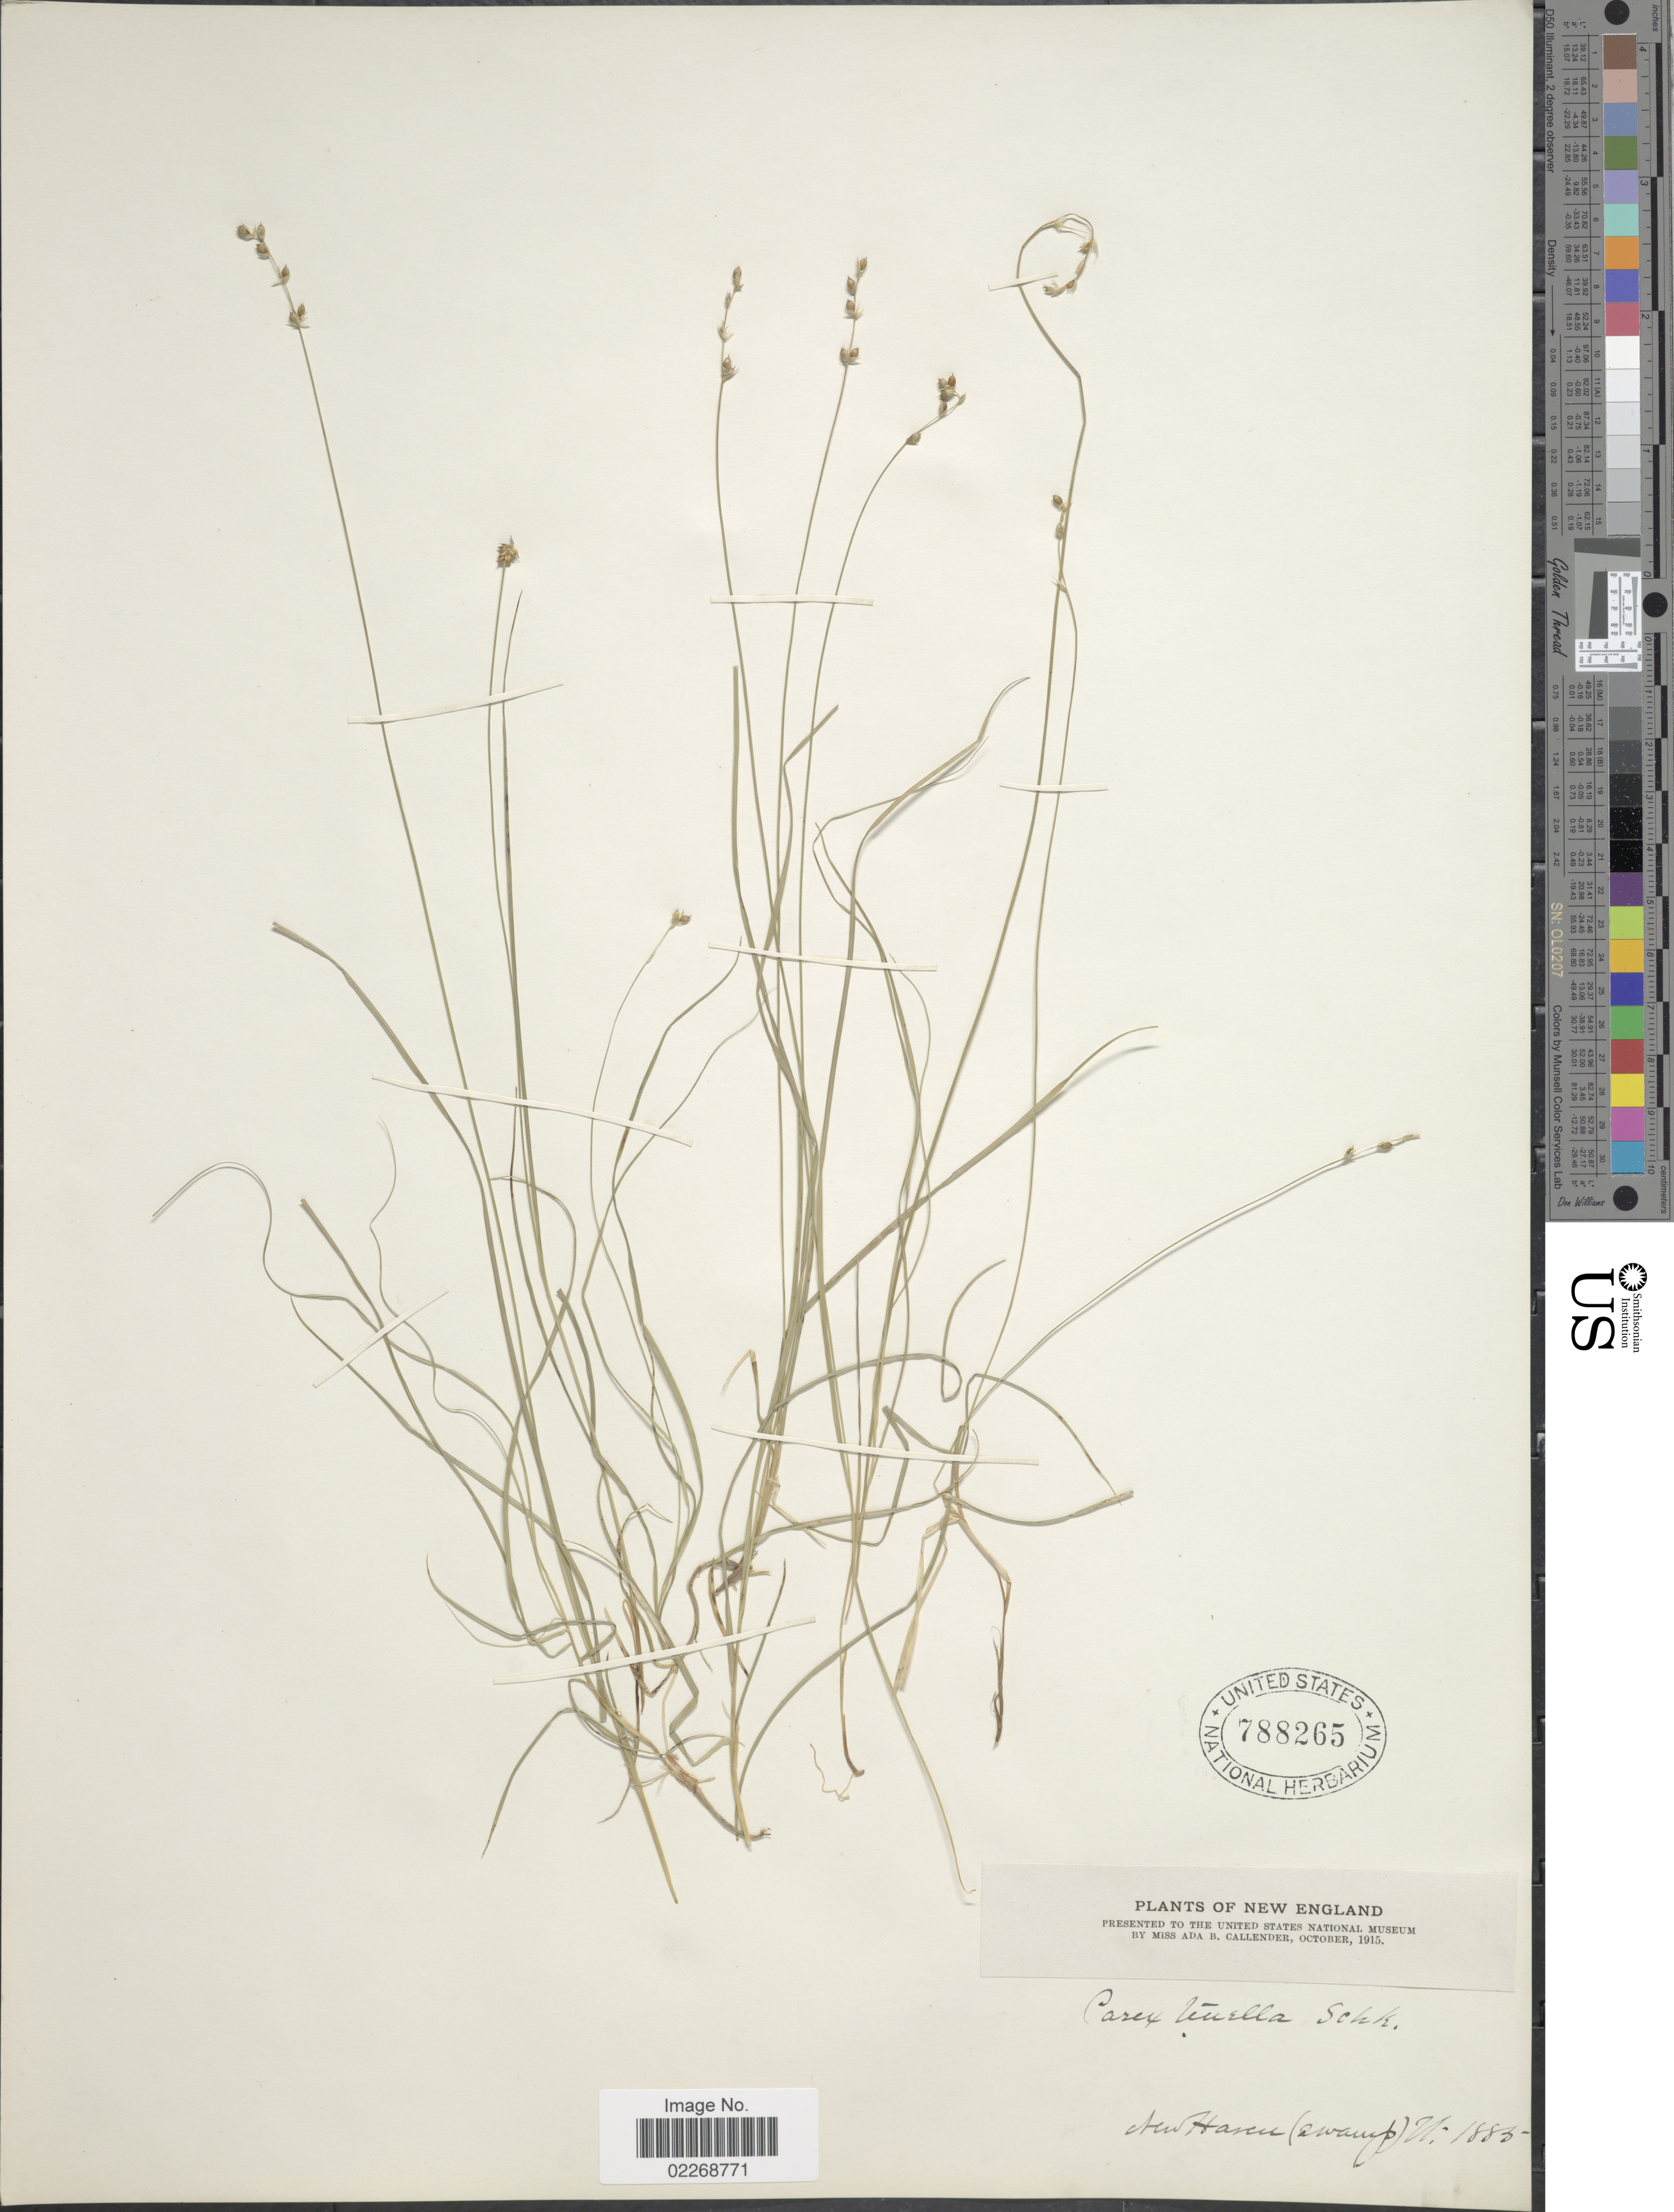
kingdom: Plantae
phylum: Tracheophyta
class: Liliopsida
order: Poales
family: Cyperaceae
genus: Carex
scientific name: Carex disperma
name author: Dewey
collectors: A. Callender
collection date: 1885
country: United Kingdom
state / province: England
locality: New England. New Haren (swamp)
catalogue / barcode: US 788265